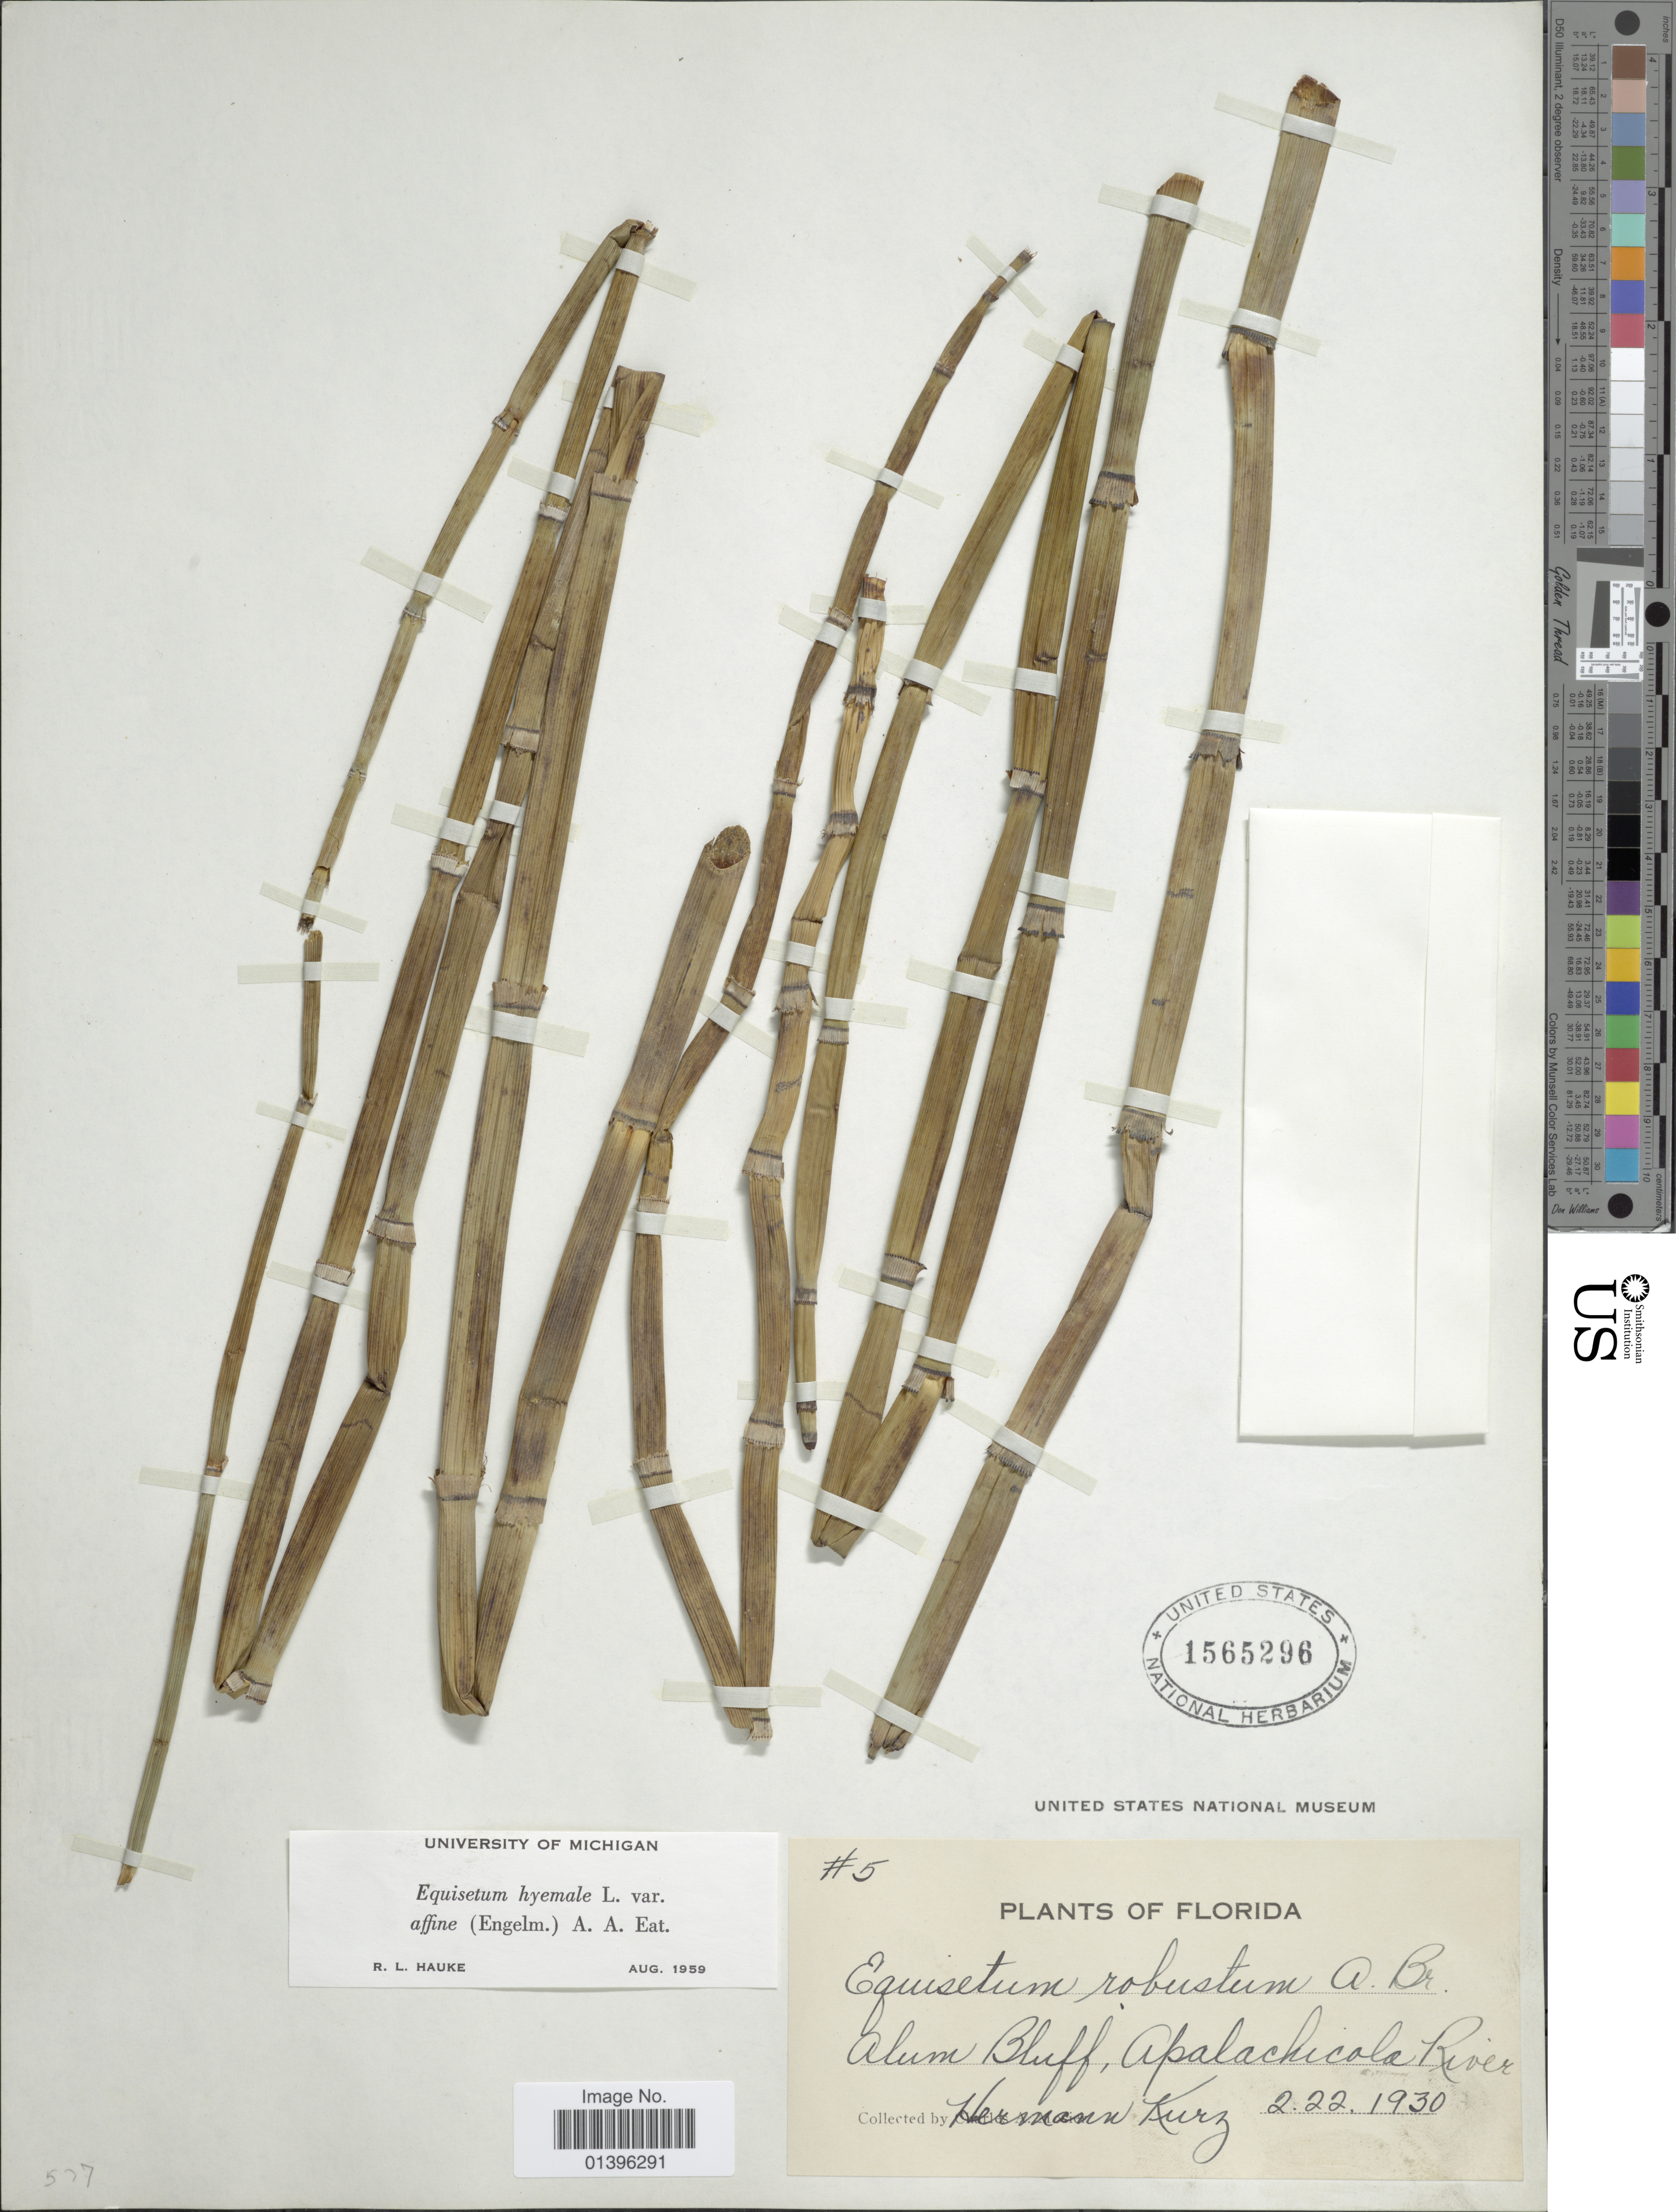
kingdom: Plantae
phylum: Tracheophyta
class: Polypodiopsida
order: Equisetales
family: Equisetaceae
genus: Equisetum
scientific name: Equisetum hyemale var. affine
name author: (Engelm.) A.A. Eaton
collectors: -- Kurz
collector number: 5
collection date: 1930-02-22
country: United States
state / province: Florida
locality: Alum Bluff, Apalachicola River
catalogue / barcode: US 1565296